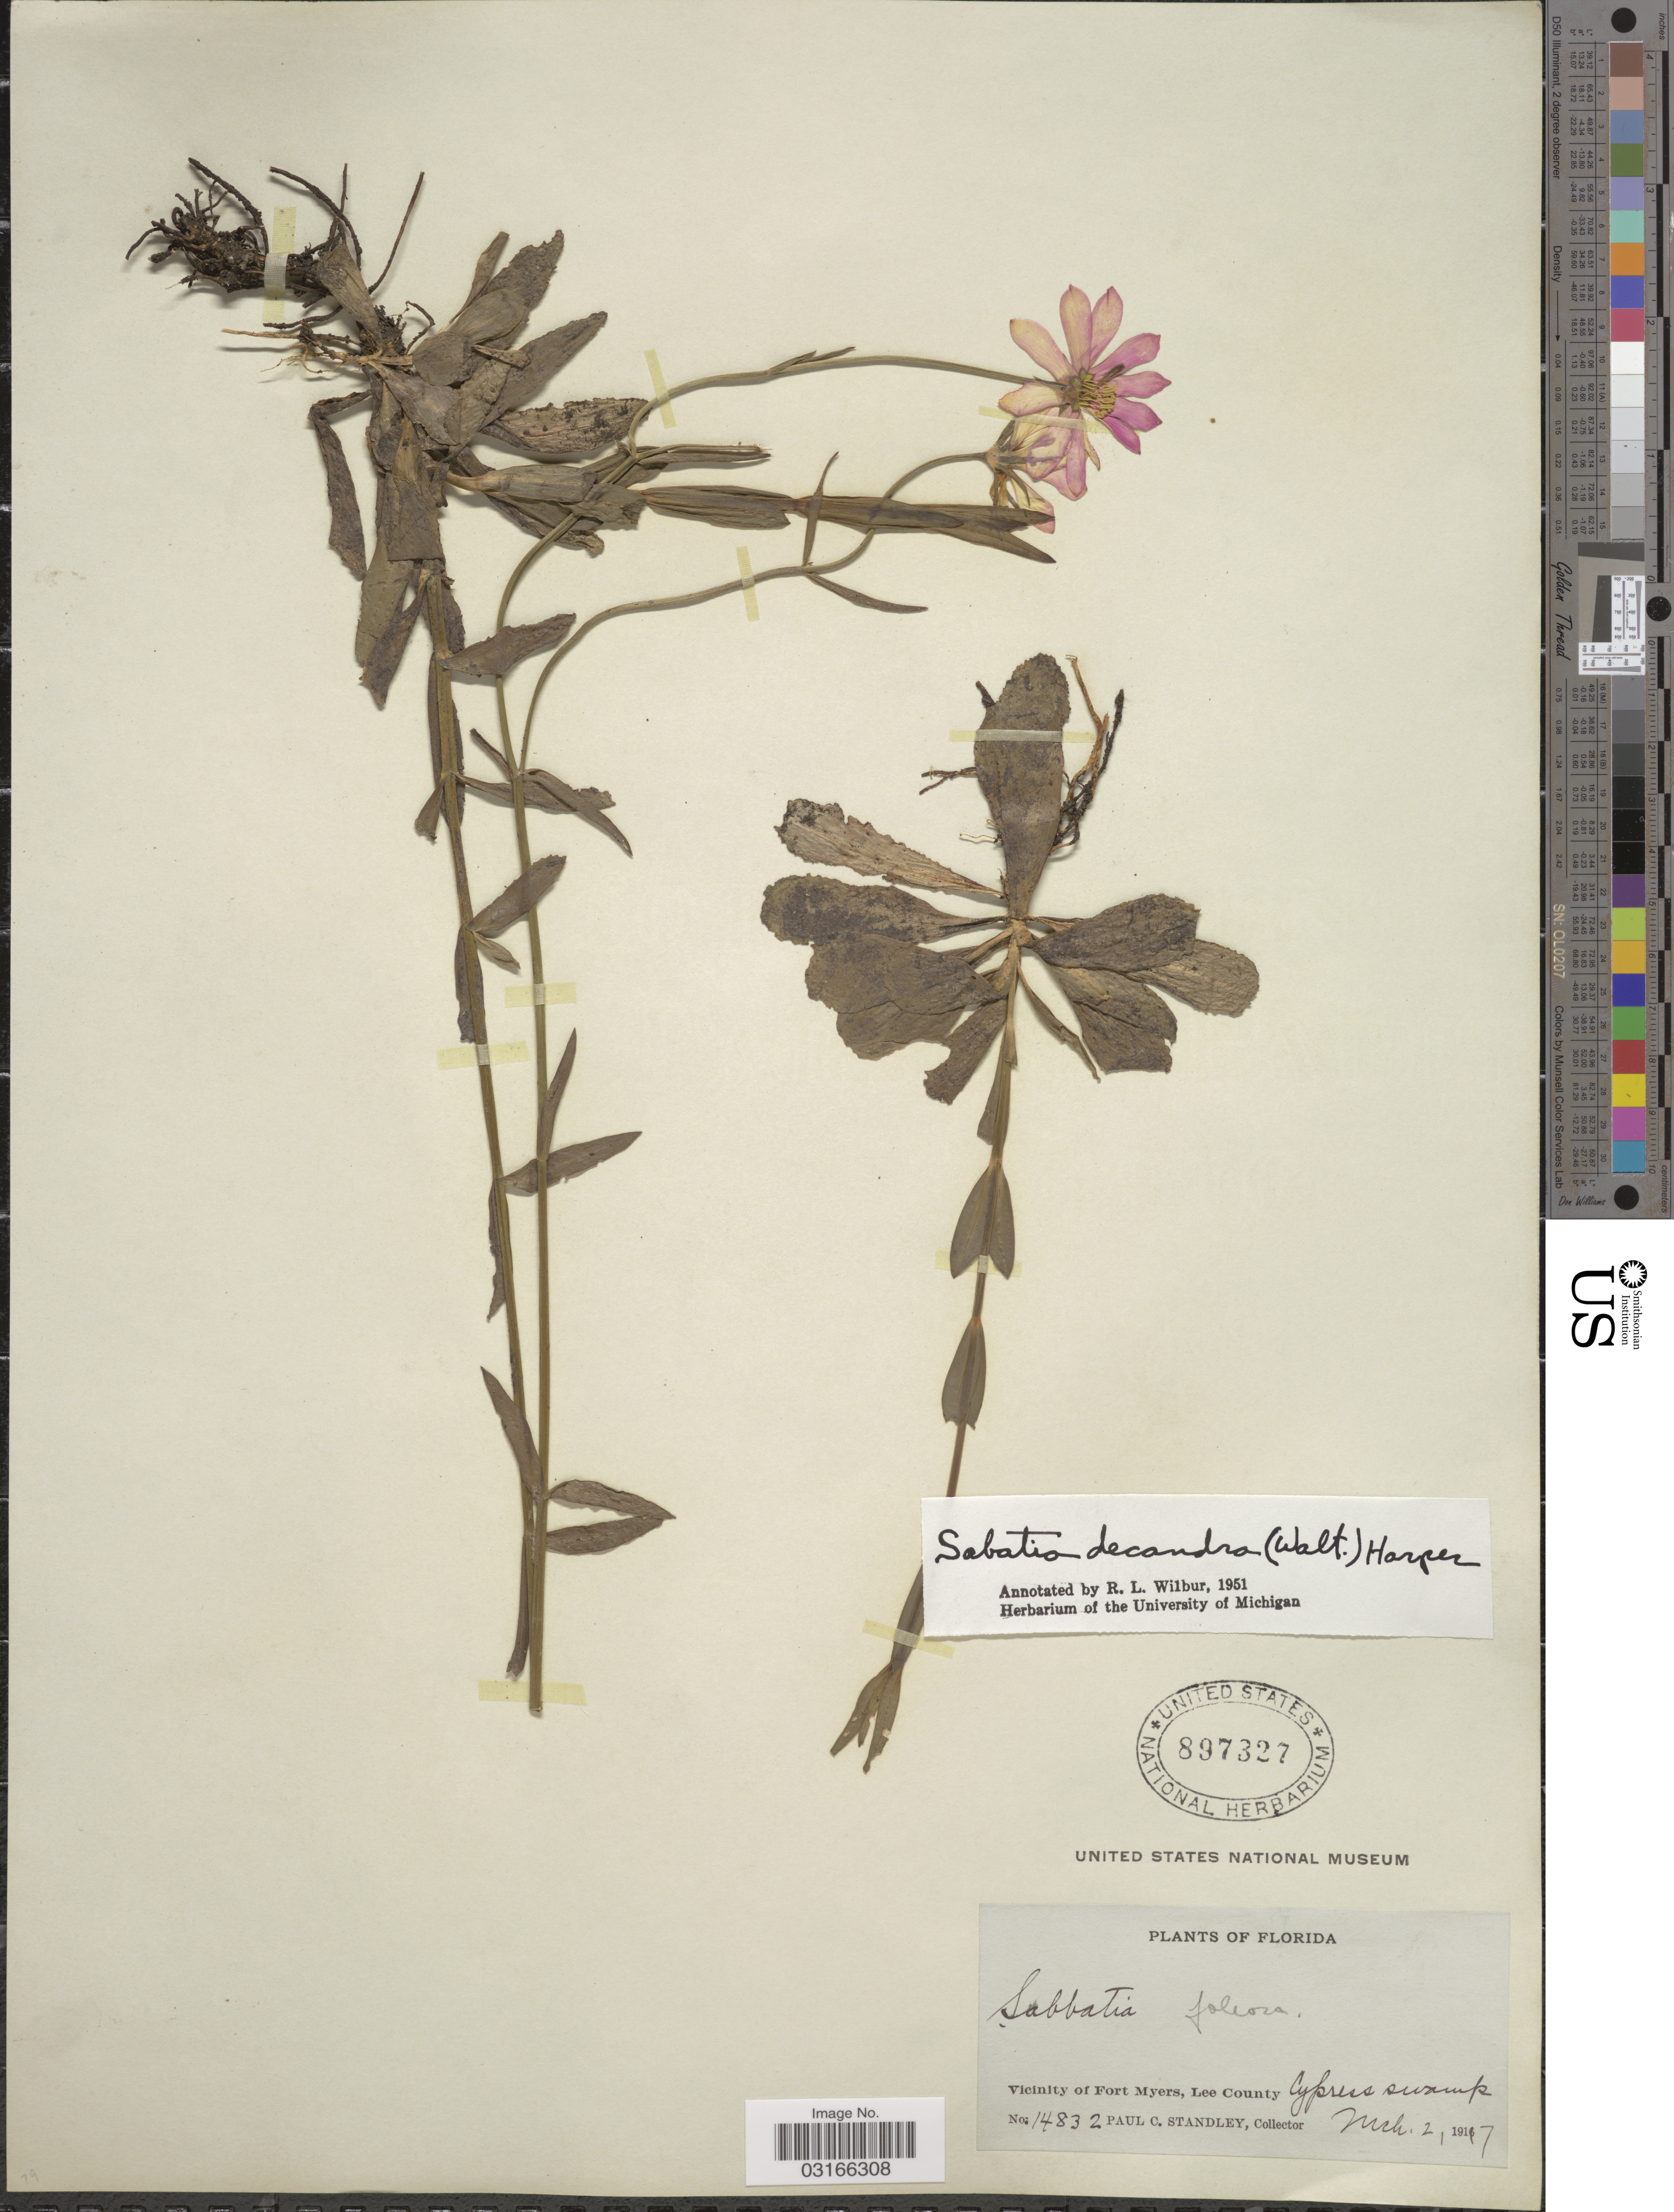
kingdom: Plantae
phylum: Tracheophyta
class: Magnoliopsida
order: Gentianales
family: Gentianaceae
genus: Sabatia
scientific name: Sabatia decandra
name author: (Walter)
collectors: P. C. Standley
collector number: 14832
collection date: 1917-03-02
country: United States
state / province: Florida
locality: Vicinity of Fort Myers, Lee County. Cypress swamp.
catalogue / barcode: US 897327